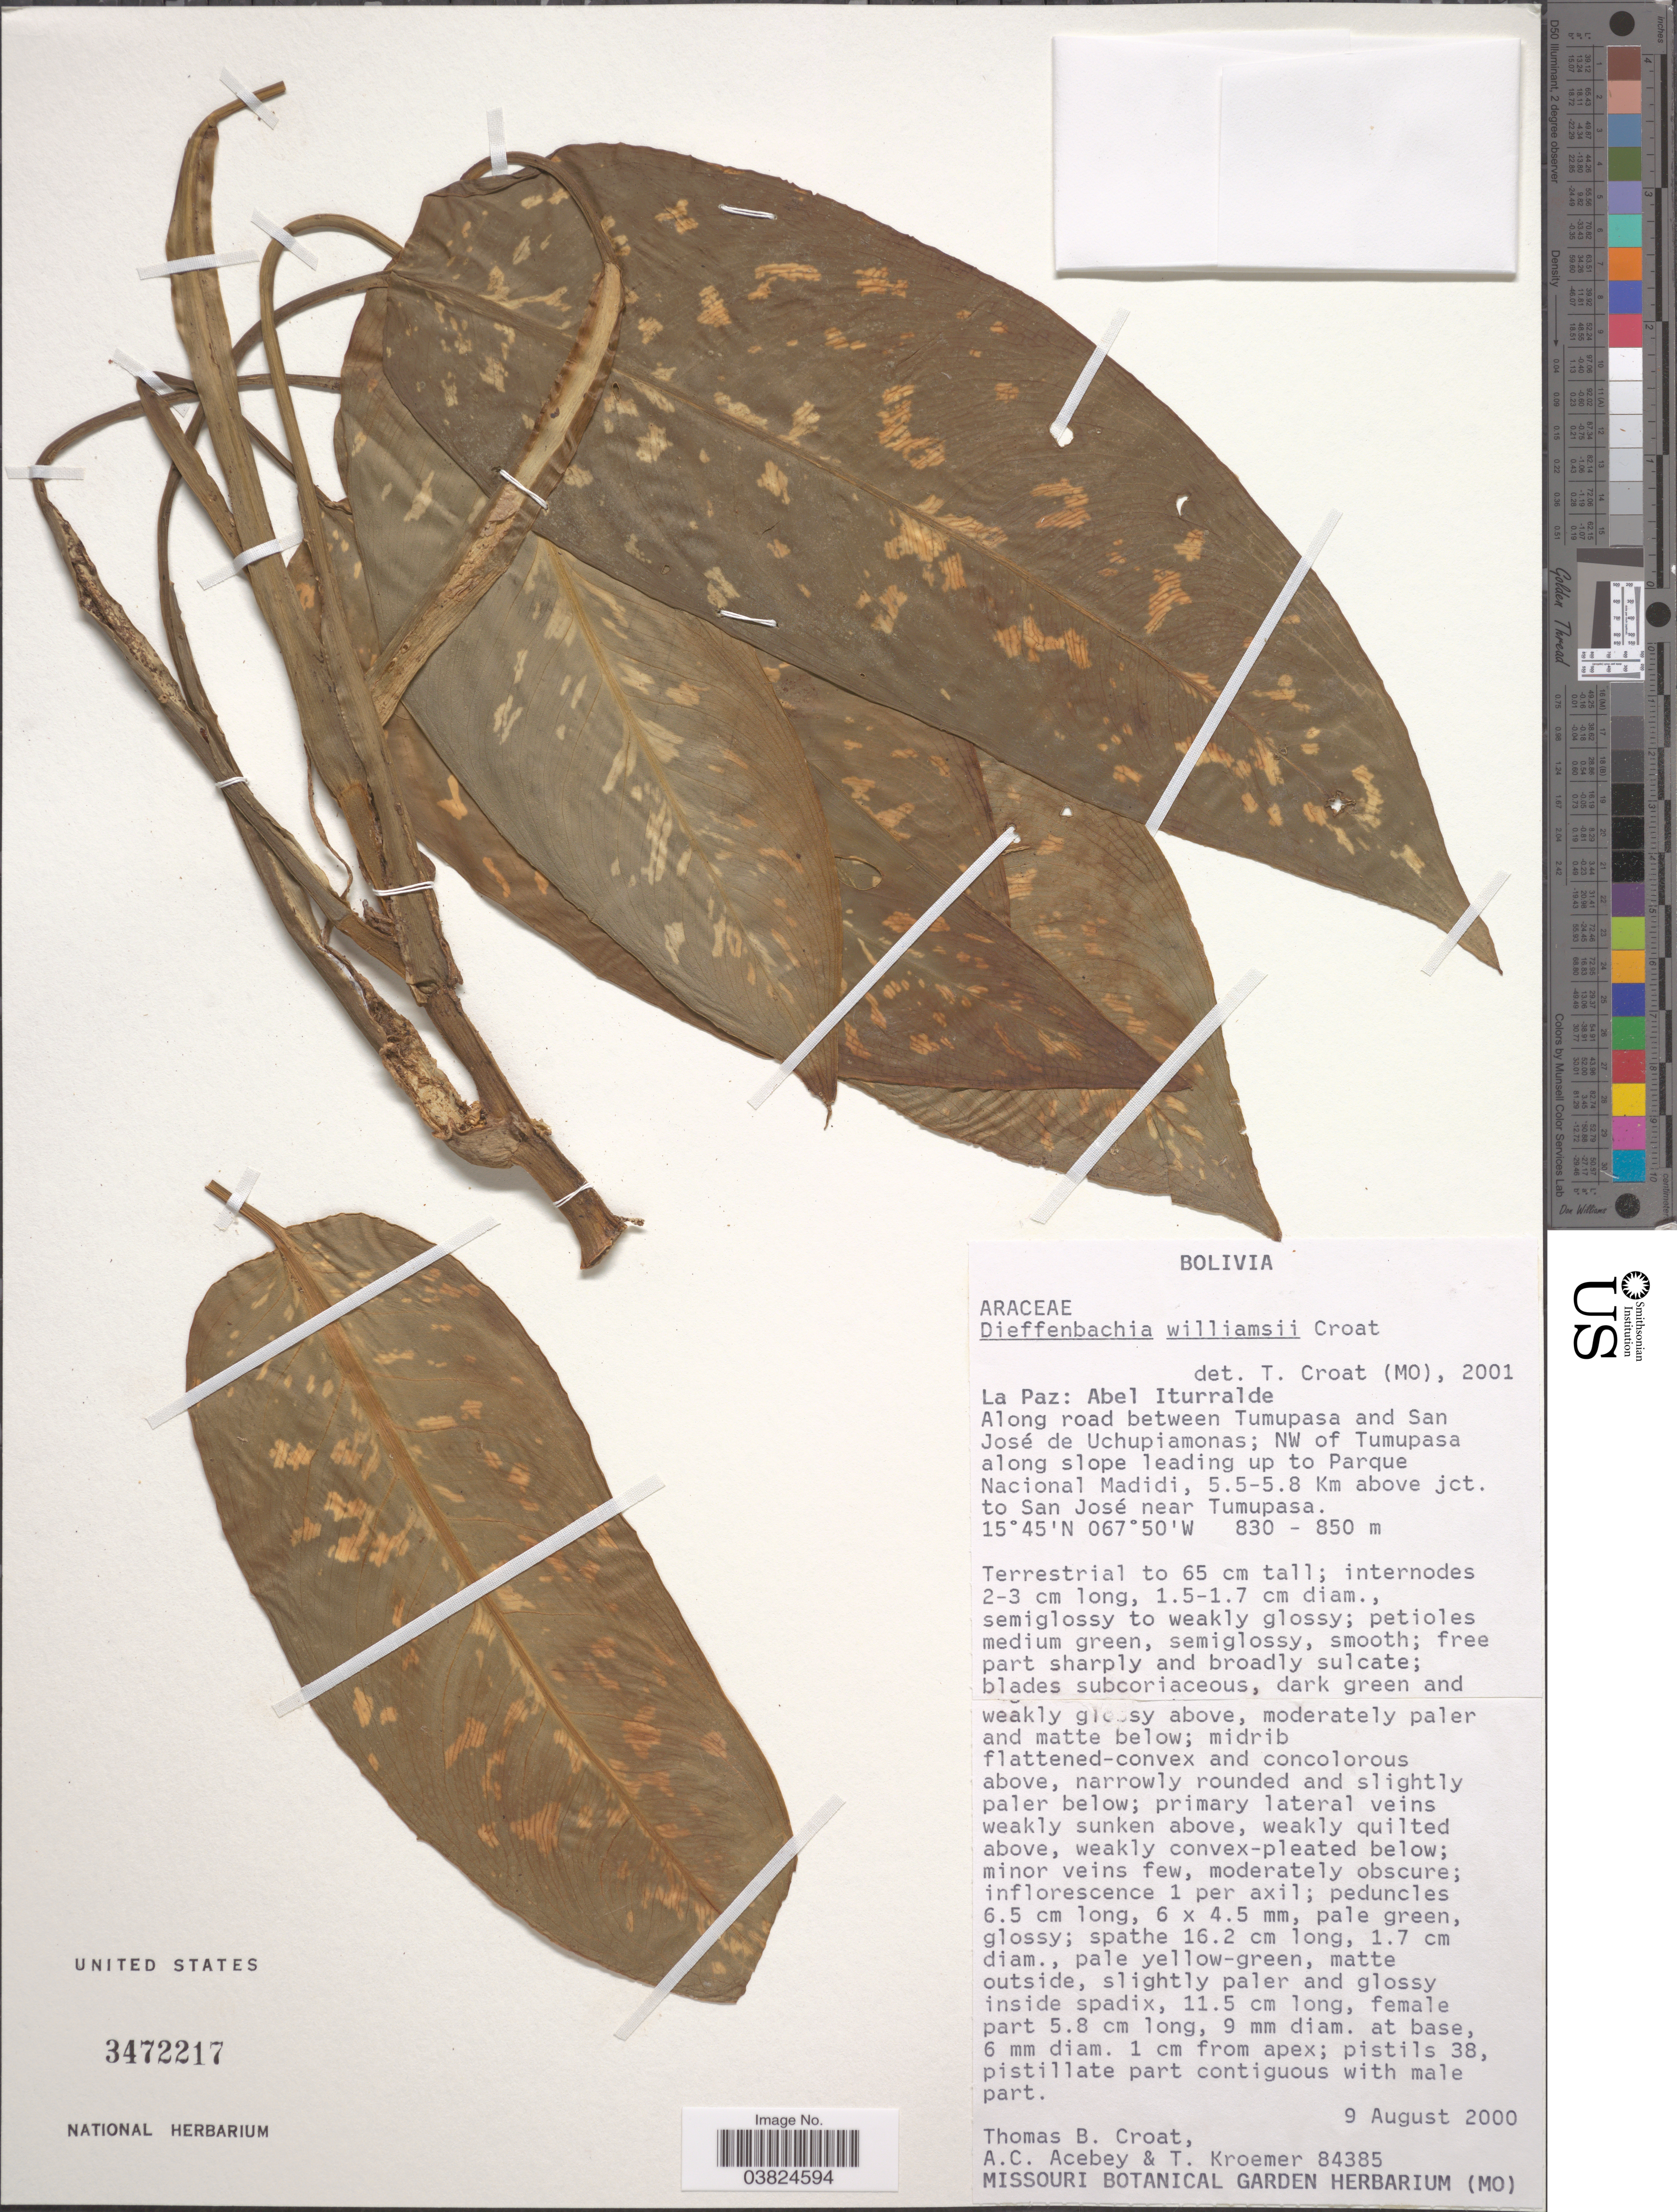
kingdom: Plantae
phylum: Tracheophyta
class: Liliopsida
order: Alismatales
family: Araceae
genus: Dieffenbachia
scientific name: Dieffenbachia williamsii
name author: Croat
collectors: T. B. Croat, A. Acebey & T. Kroemer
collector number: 84385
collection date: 2000-08-09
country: Bolivia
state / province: La Paz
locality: Abel Iturralde. Along road between Tumupasa and San José de Uchupiamonas; NW of Tumupasa along slope leading up to Parque Nacional Madidi, 5.5-5.8 Km above jct. to San José near Tumupasa.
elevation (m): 830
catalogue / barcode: US 3472217